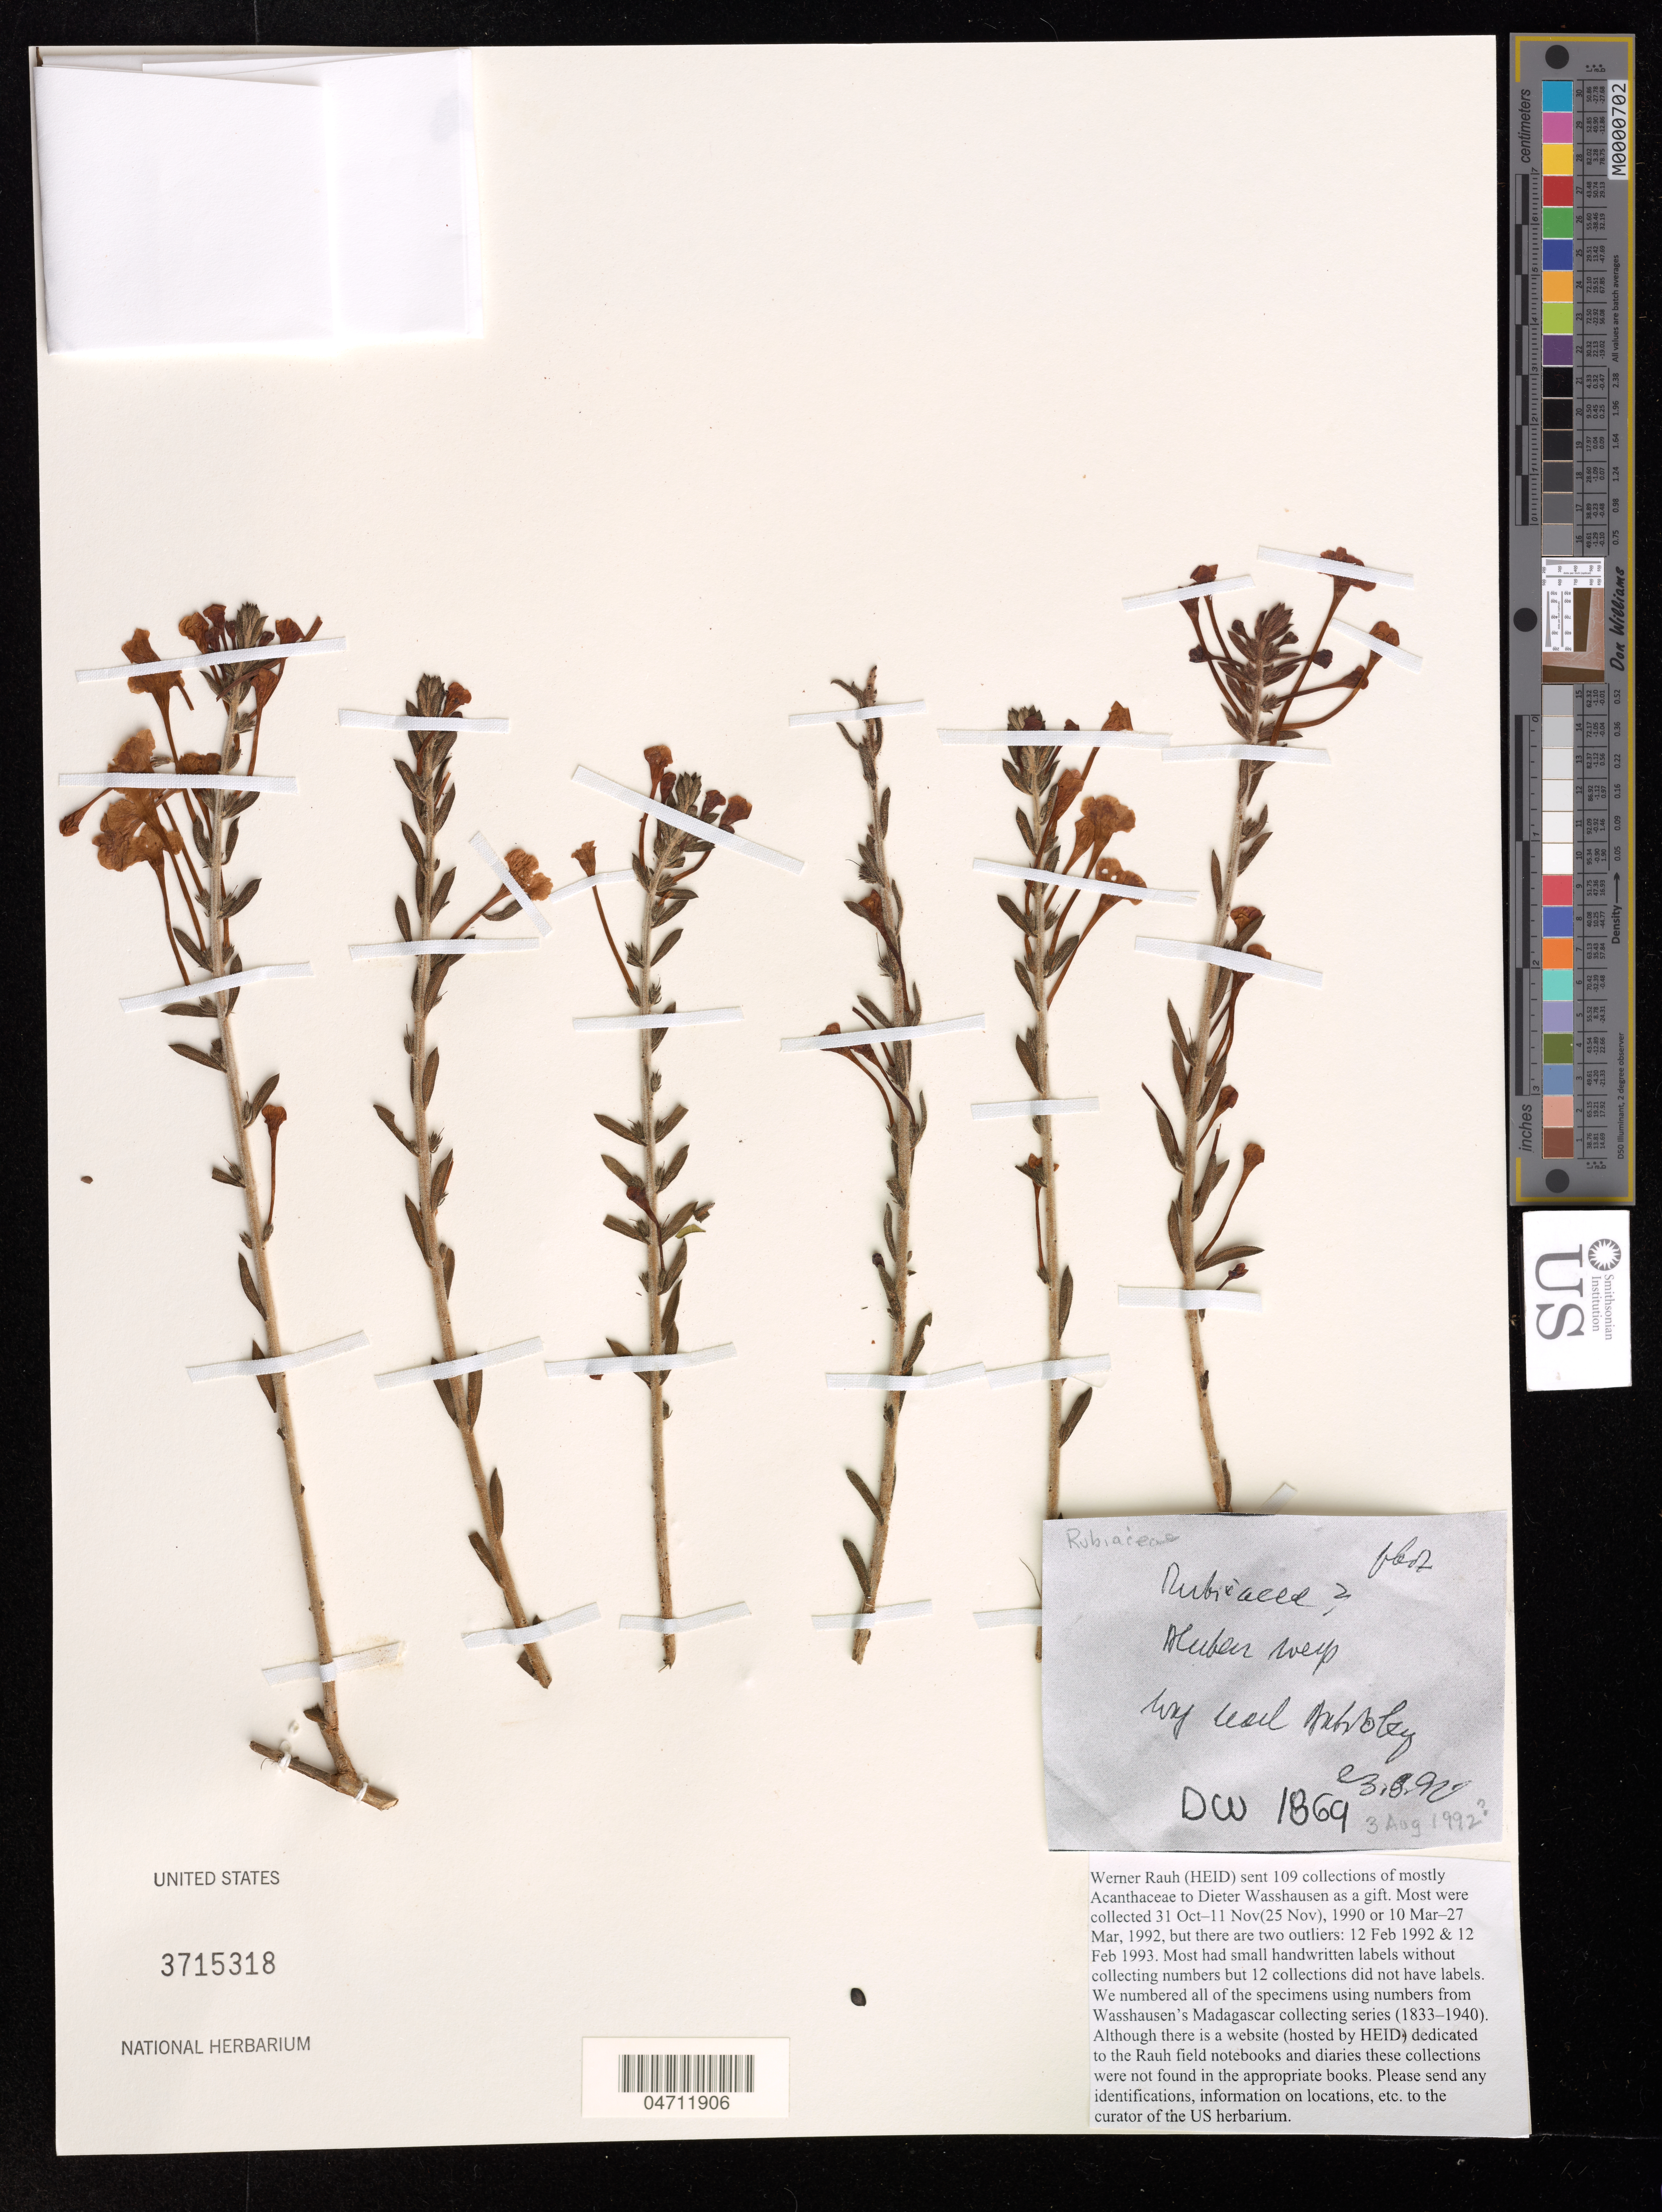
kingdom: Plantae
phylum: Tracheophyta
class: Magnoliopsida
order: Gentianales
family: Rubiaceae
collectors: W. Rauh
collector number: DW 1869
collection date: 1992-08-03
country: Madagascar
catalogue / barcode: US 3715318